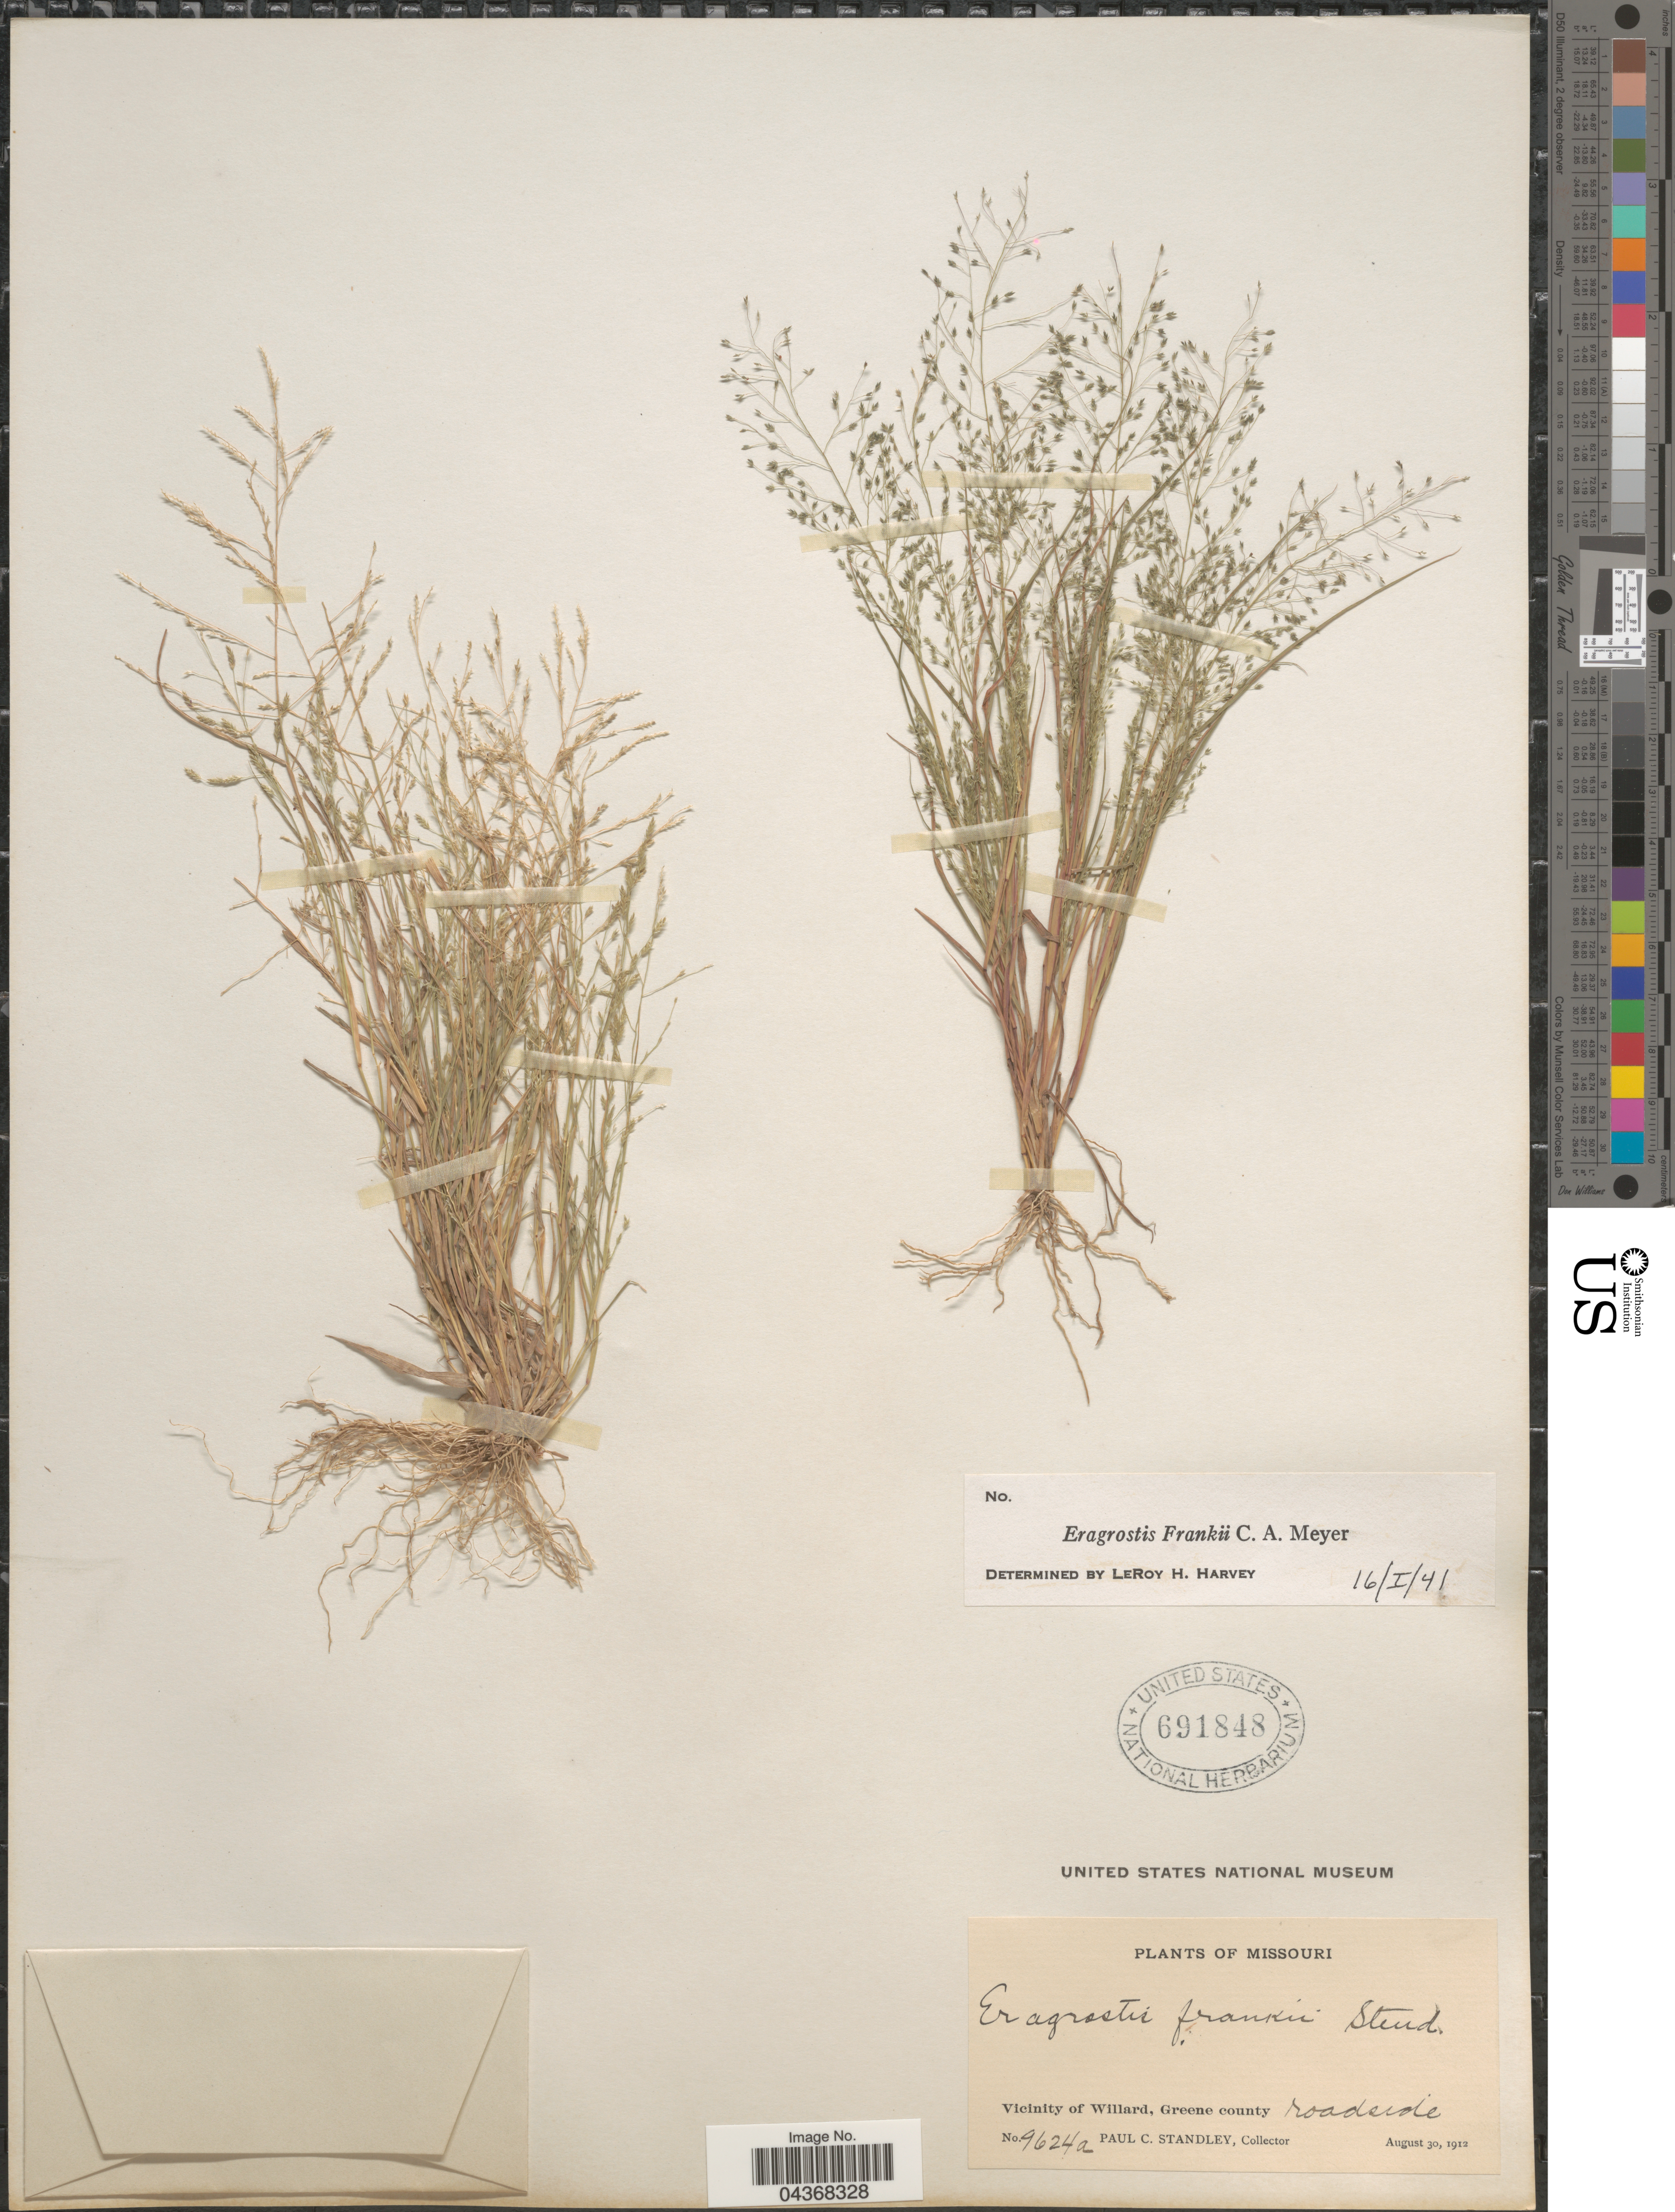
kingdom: Plantae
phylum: Tracheophyta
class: Liliopsida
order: Poales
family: Poaceae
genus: Eragrostis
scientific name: Eragrostis frankii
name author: C.A. Mey. ex Steud.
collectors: P. C. Standley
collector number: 9624a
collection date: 1912-08-30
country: United States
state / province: Missouri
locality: Vicinity of Willard, Greene county. Roadside.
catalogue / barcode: US 691848